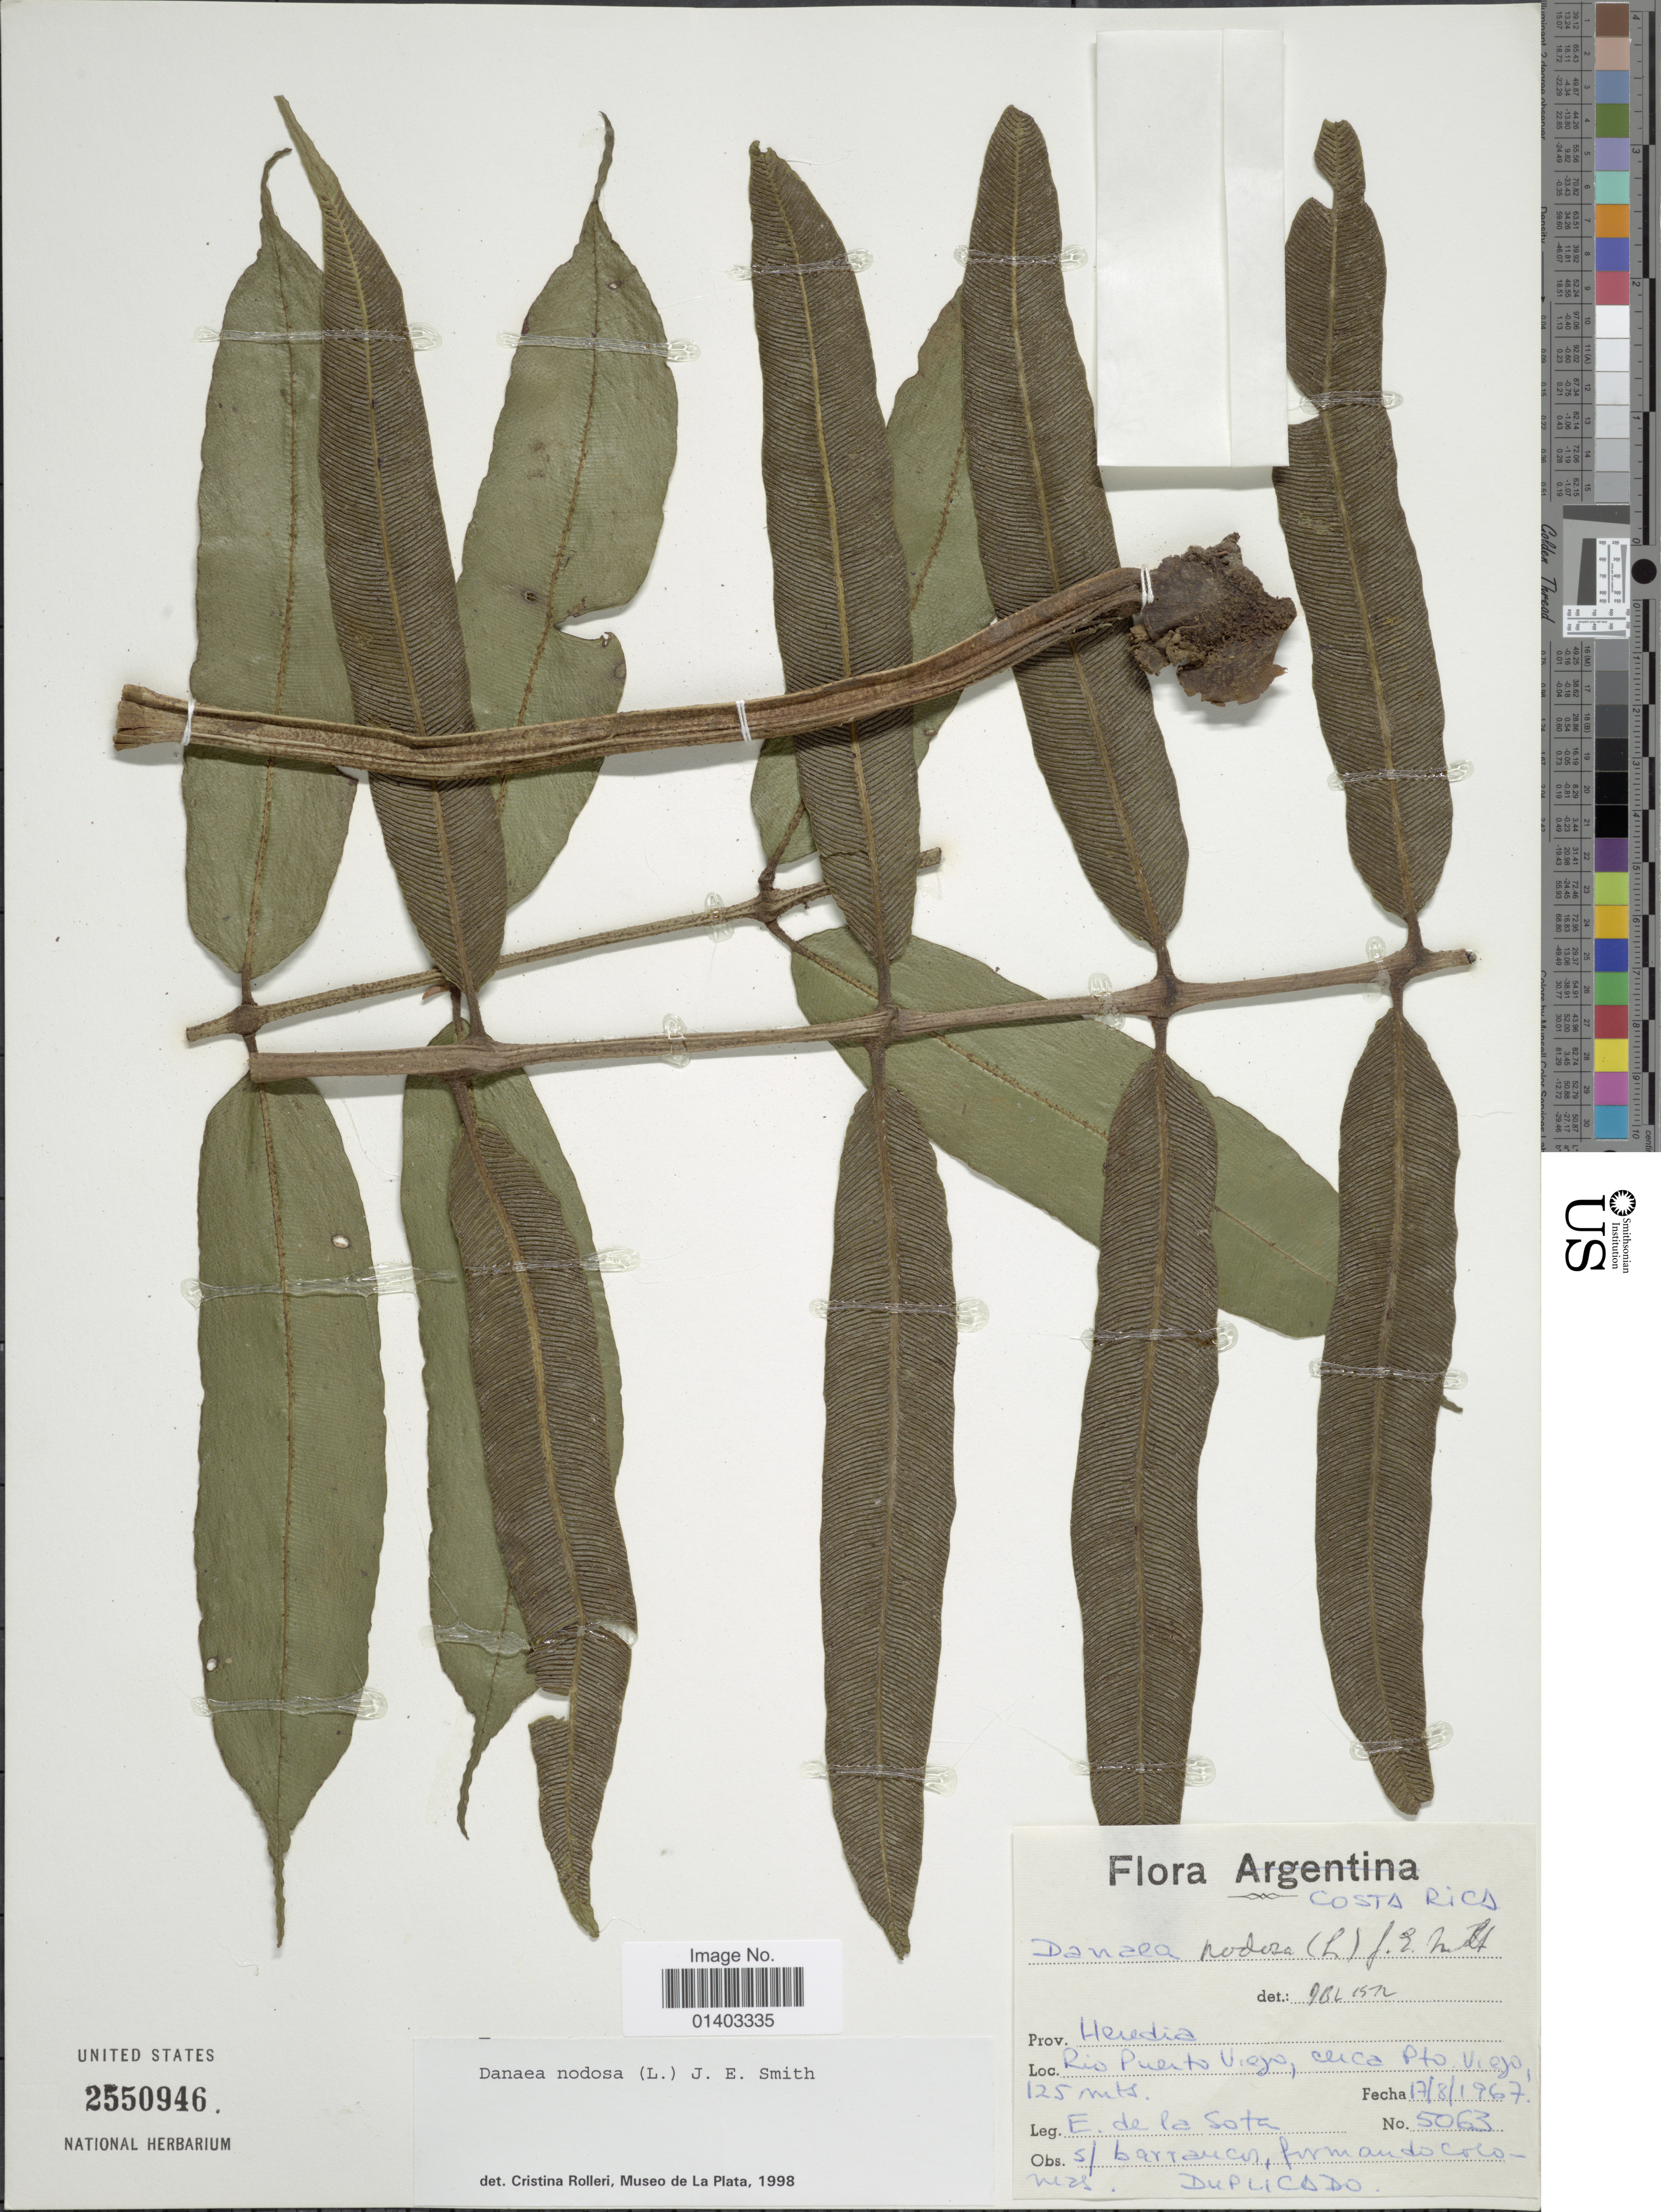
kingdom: Plantae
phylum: Tracheophyta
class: Polypodiopsida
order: Marattiales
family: Marattiaceae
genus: Danaea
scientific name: Danaea nodosa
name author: (L.) Sm.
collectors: E. R. de la Sota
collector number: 5063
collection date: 1967-08-17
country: Costa Rica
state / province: Heredia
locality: Río Puerto Viejo, cerca Pto. Viejo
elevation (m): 125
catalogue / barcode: US 2550946